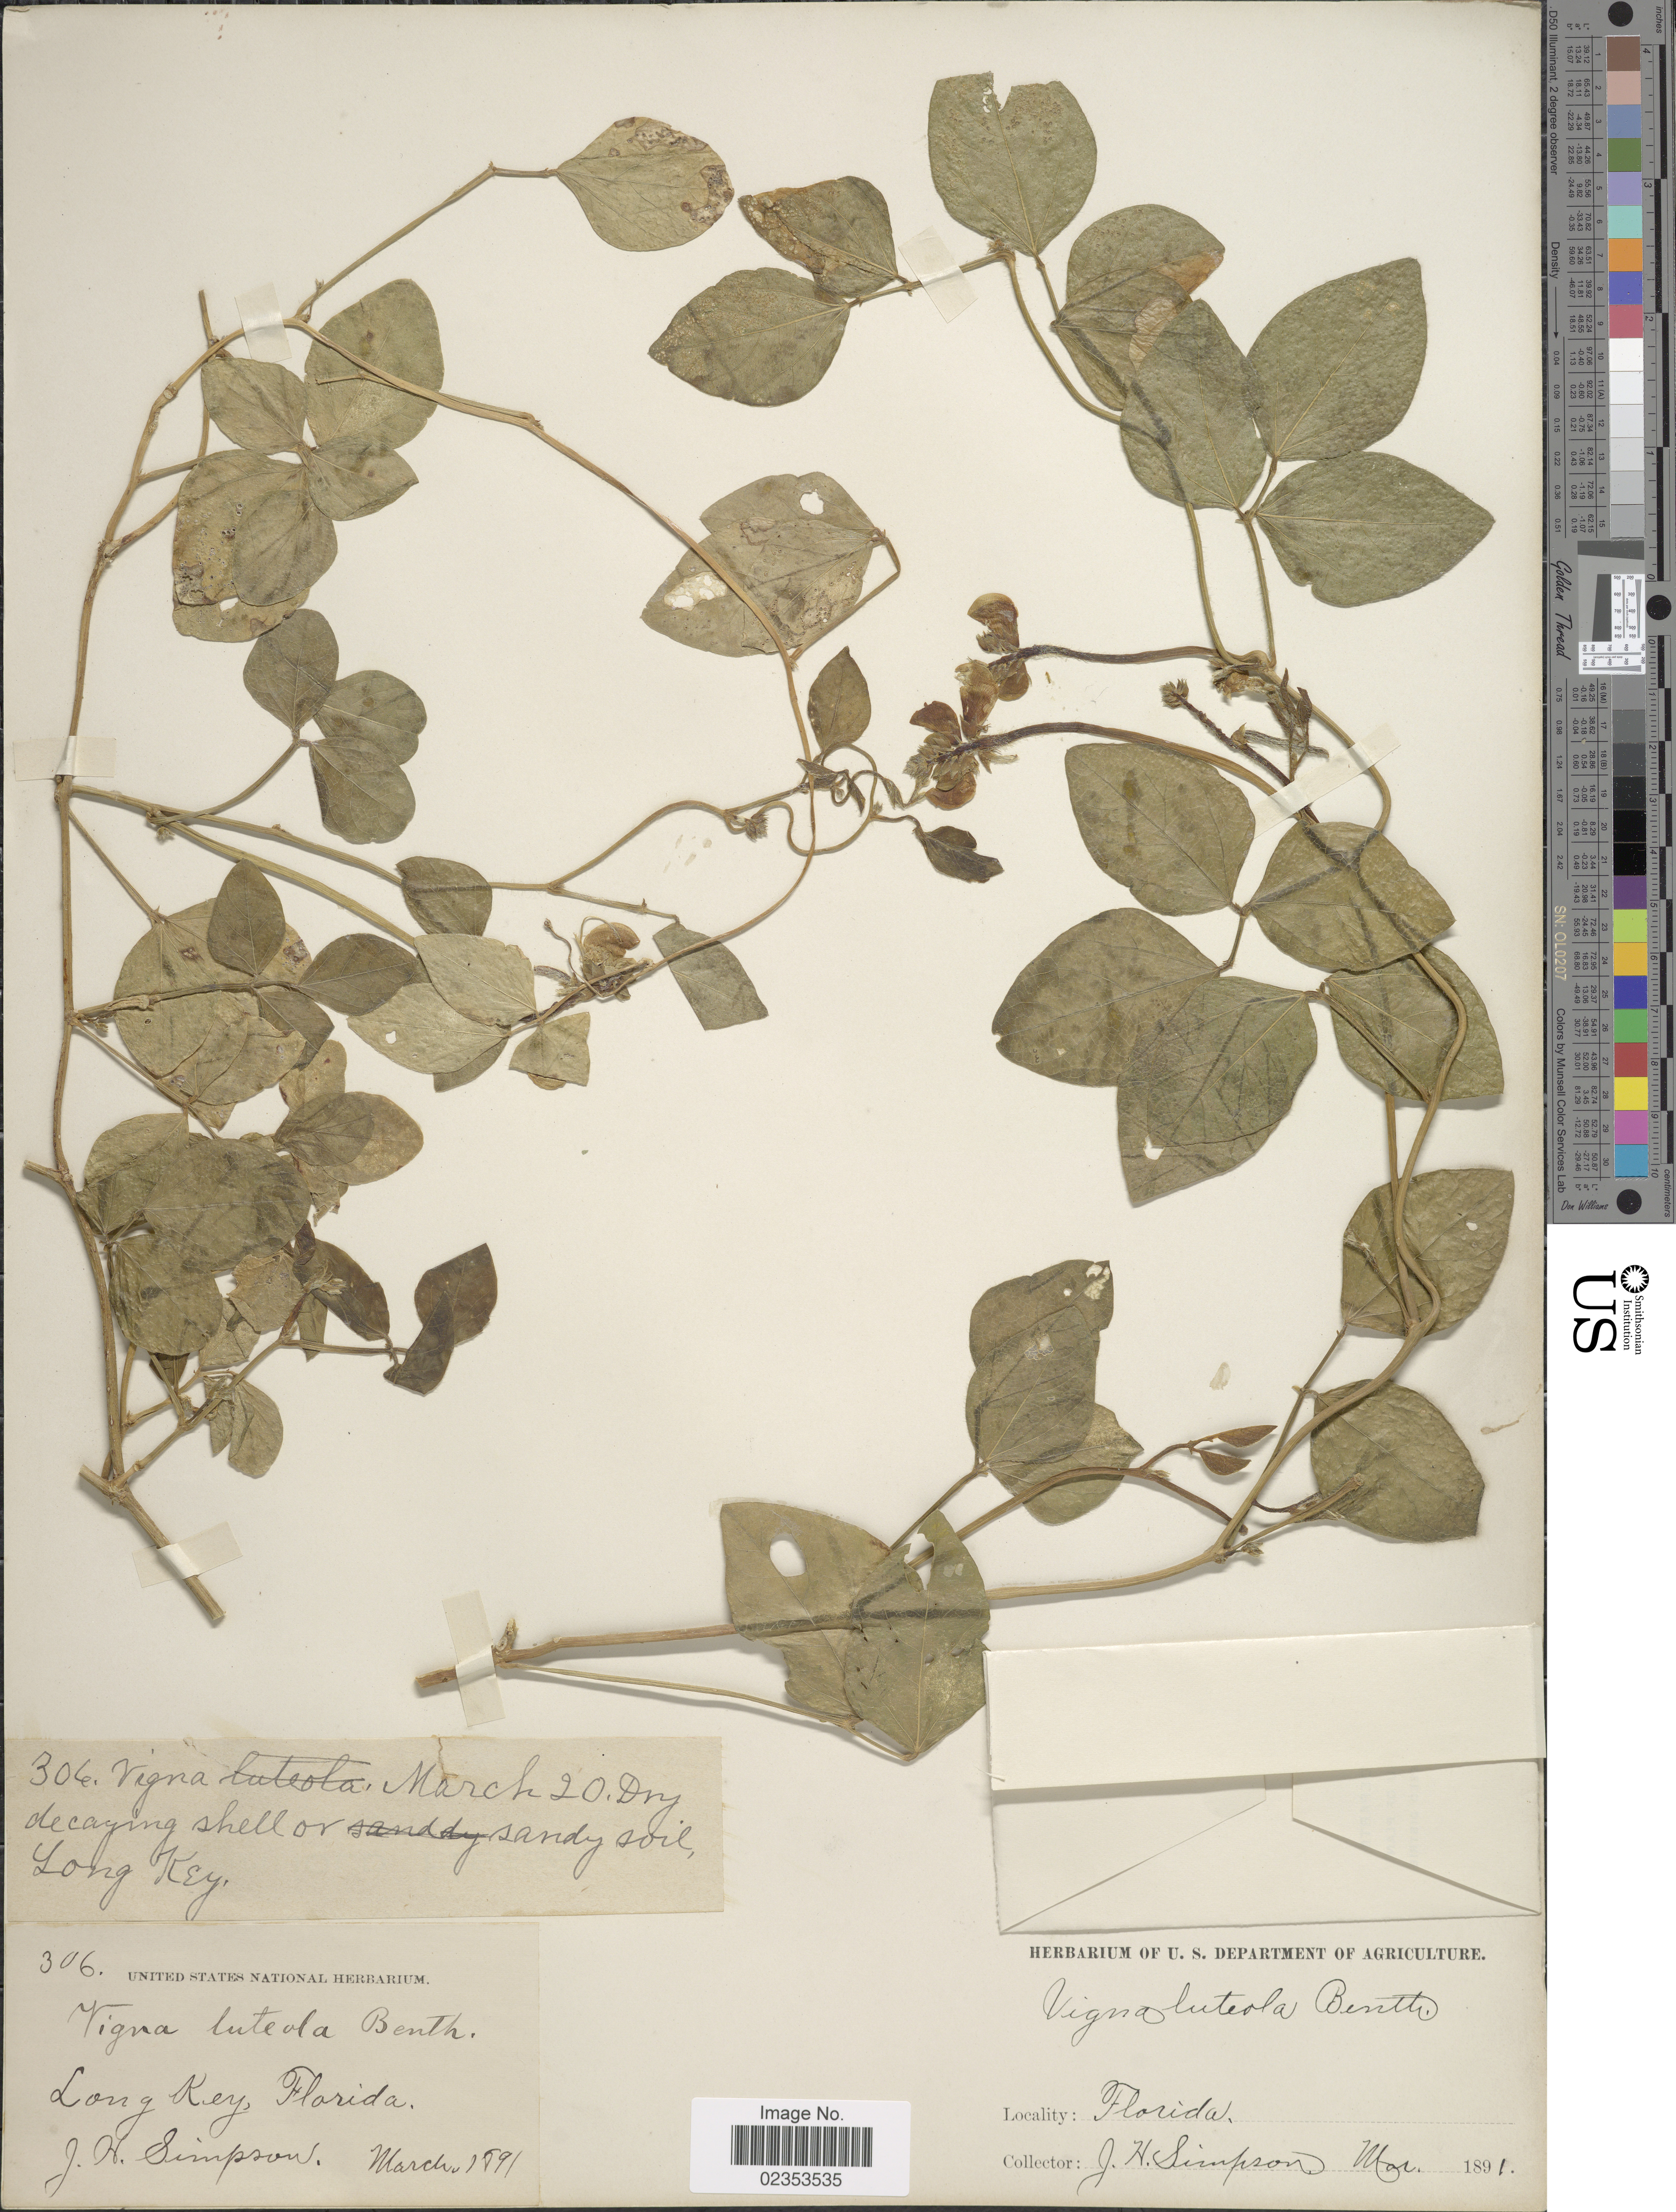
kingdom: Plantae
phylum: Tracheophyta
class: Magnoliopsida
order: Fabales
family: Fabaceae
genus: Vigna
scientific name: Vigna luteola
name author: (Jacq.) Benth.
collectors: J. H. Simpson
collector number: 306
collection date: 1891-03-20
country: United States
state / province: Florida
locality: Long Key